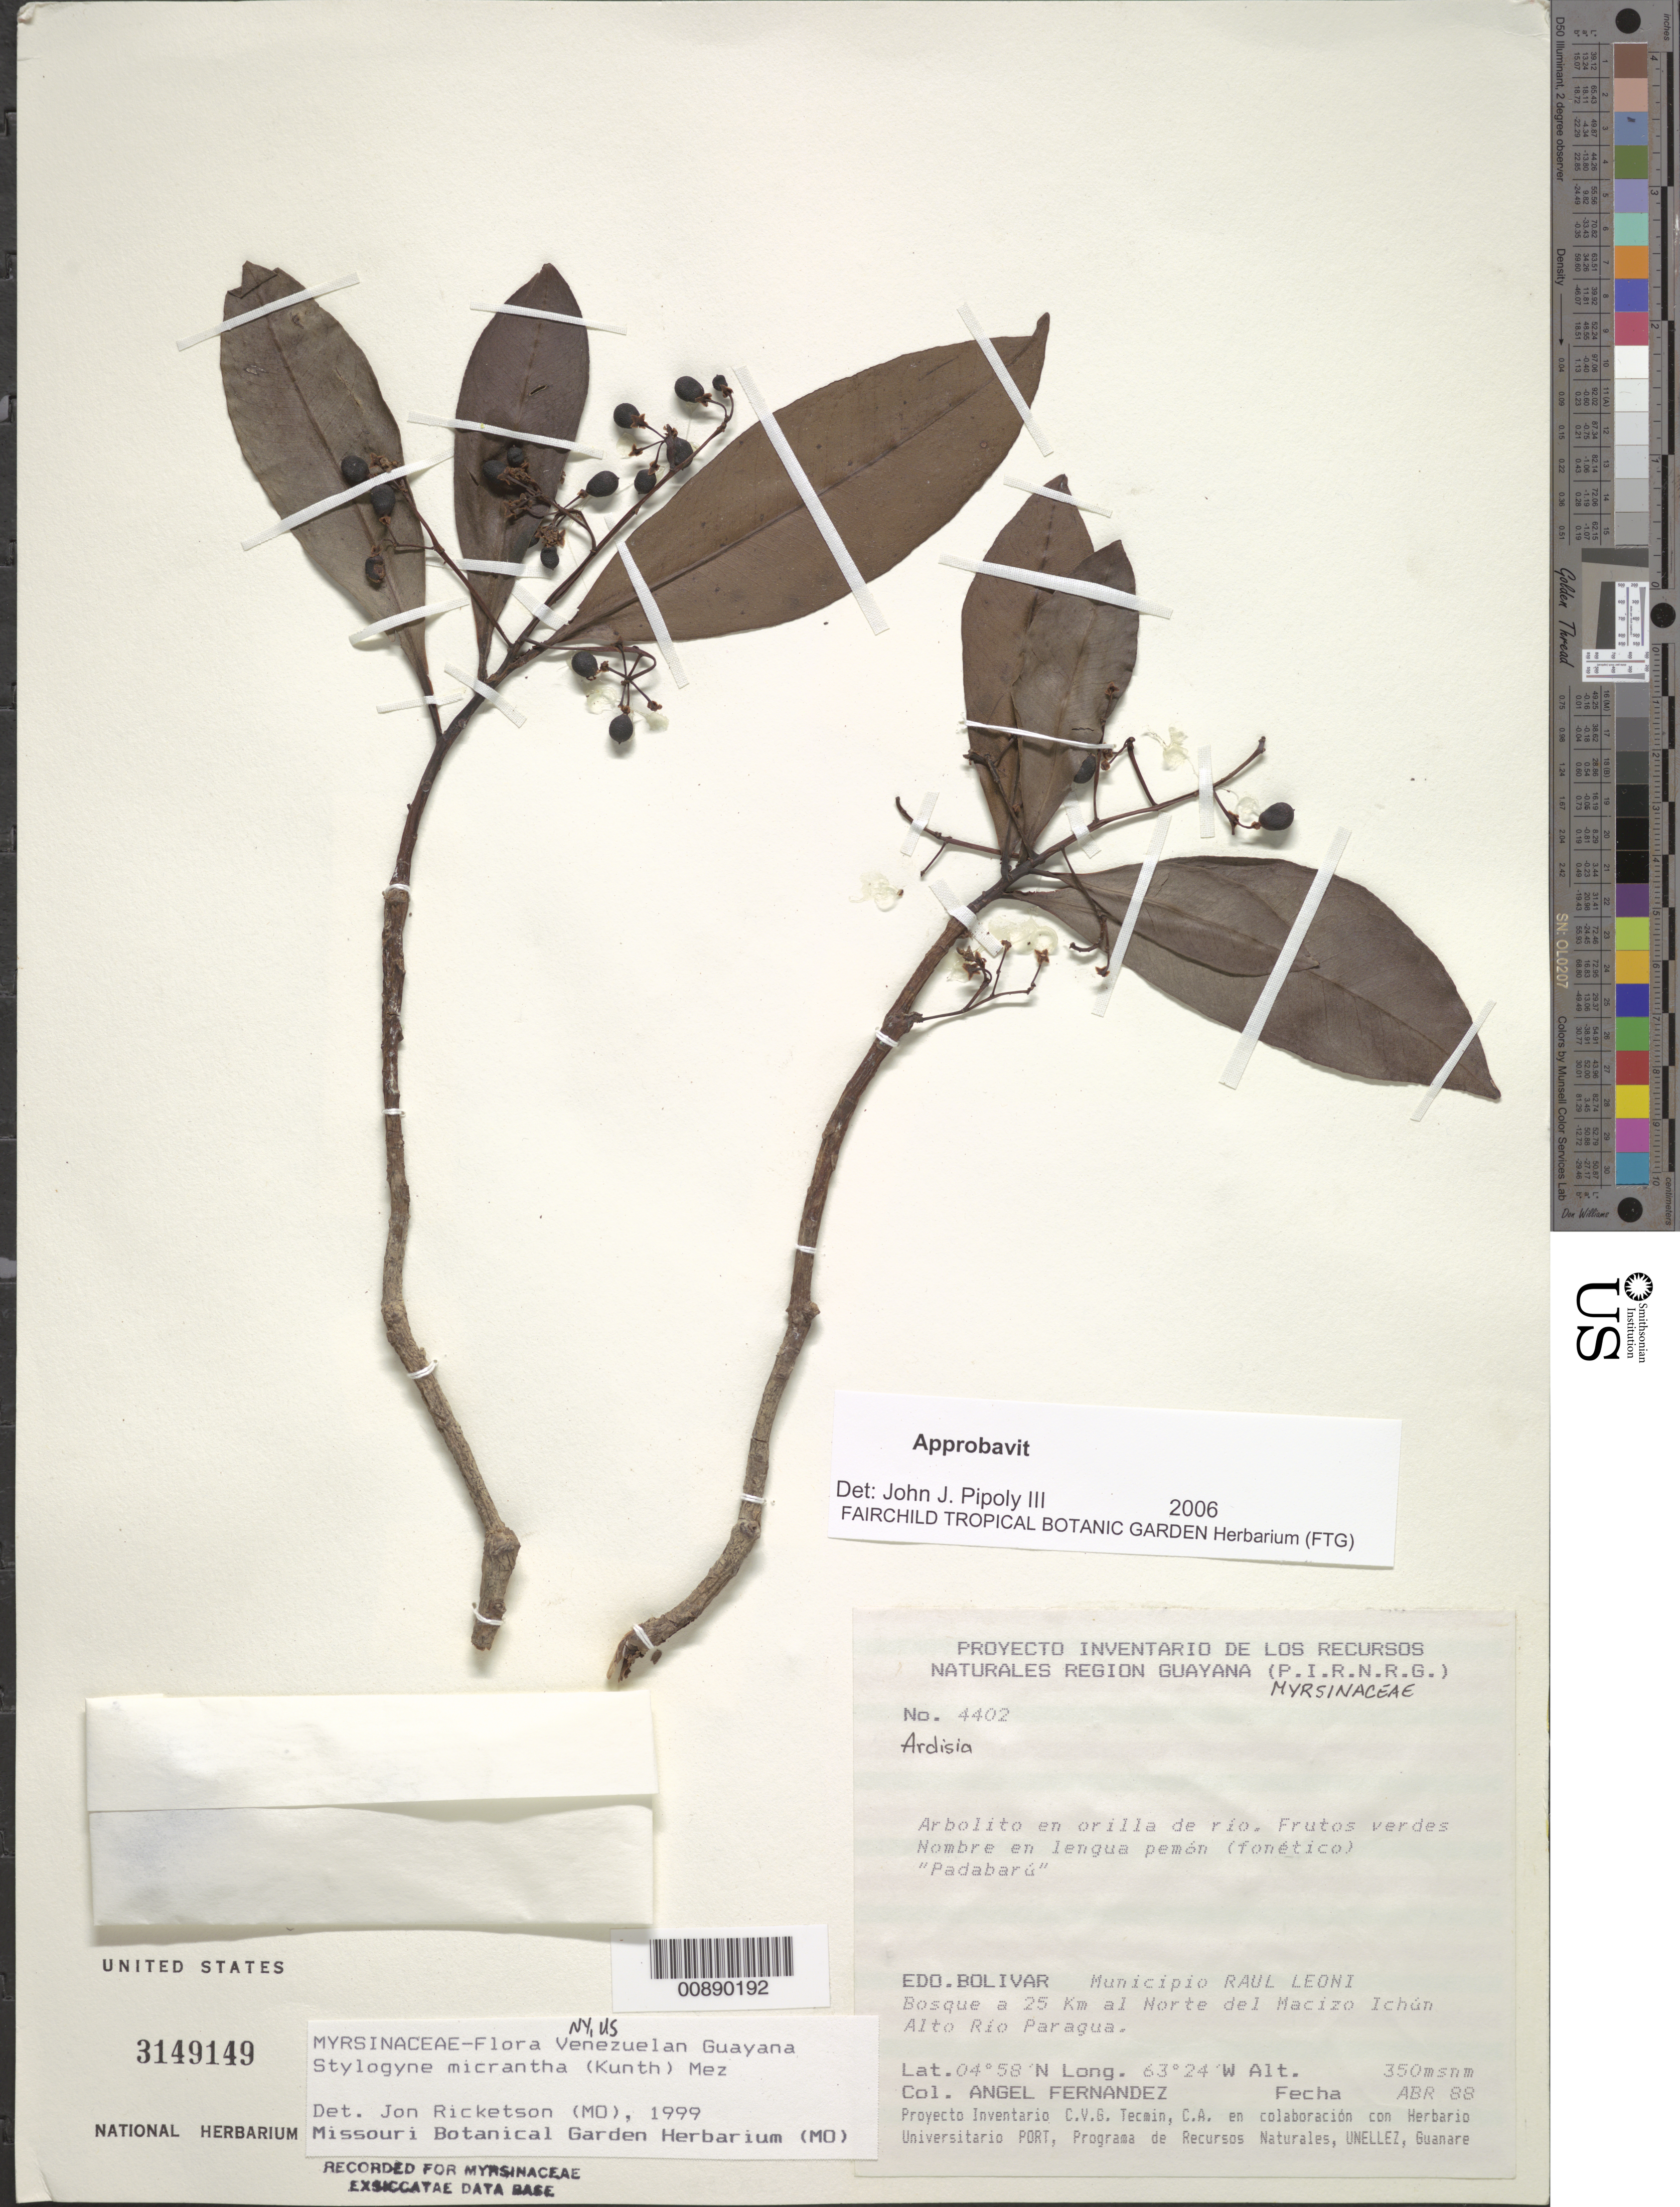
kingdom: Plantae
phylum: Tracheophyta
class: Magnoliopsida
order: Ericales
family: Primulaceae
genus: Stylogyne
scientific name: Stylogyne micrantha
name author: (Kunth) Mez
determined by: Pipoly, J. J., III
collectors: A. Fernández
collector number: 4402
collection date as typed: Apr-88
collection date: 1988-04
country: Venezuela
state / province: Bolívar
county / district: Angostura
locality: Mun. Raúl Leoni [=Angostura], 25 km N del Macizo Ichún, alto Río Paragua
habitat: Bosque; orilla de río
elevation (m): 350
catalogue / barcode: US 3149149